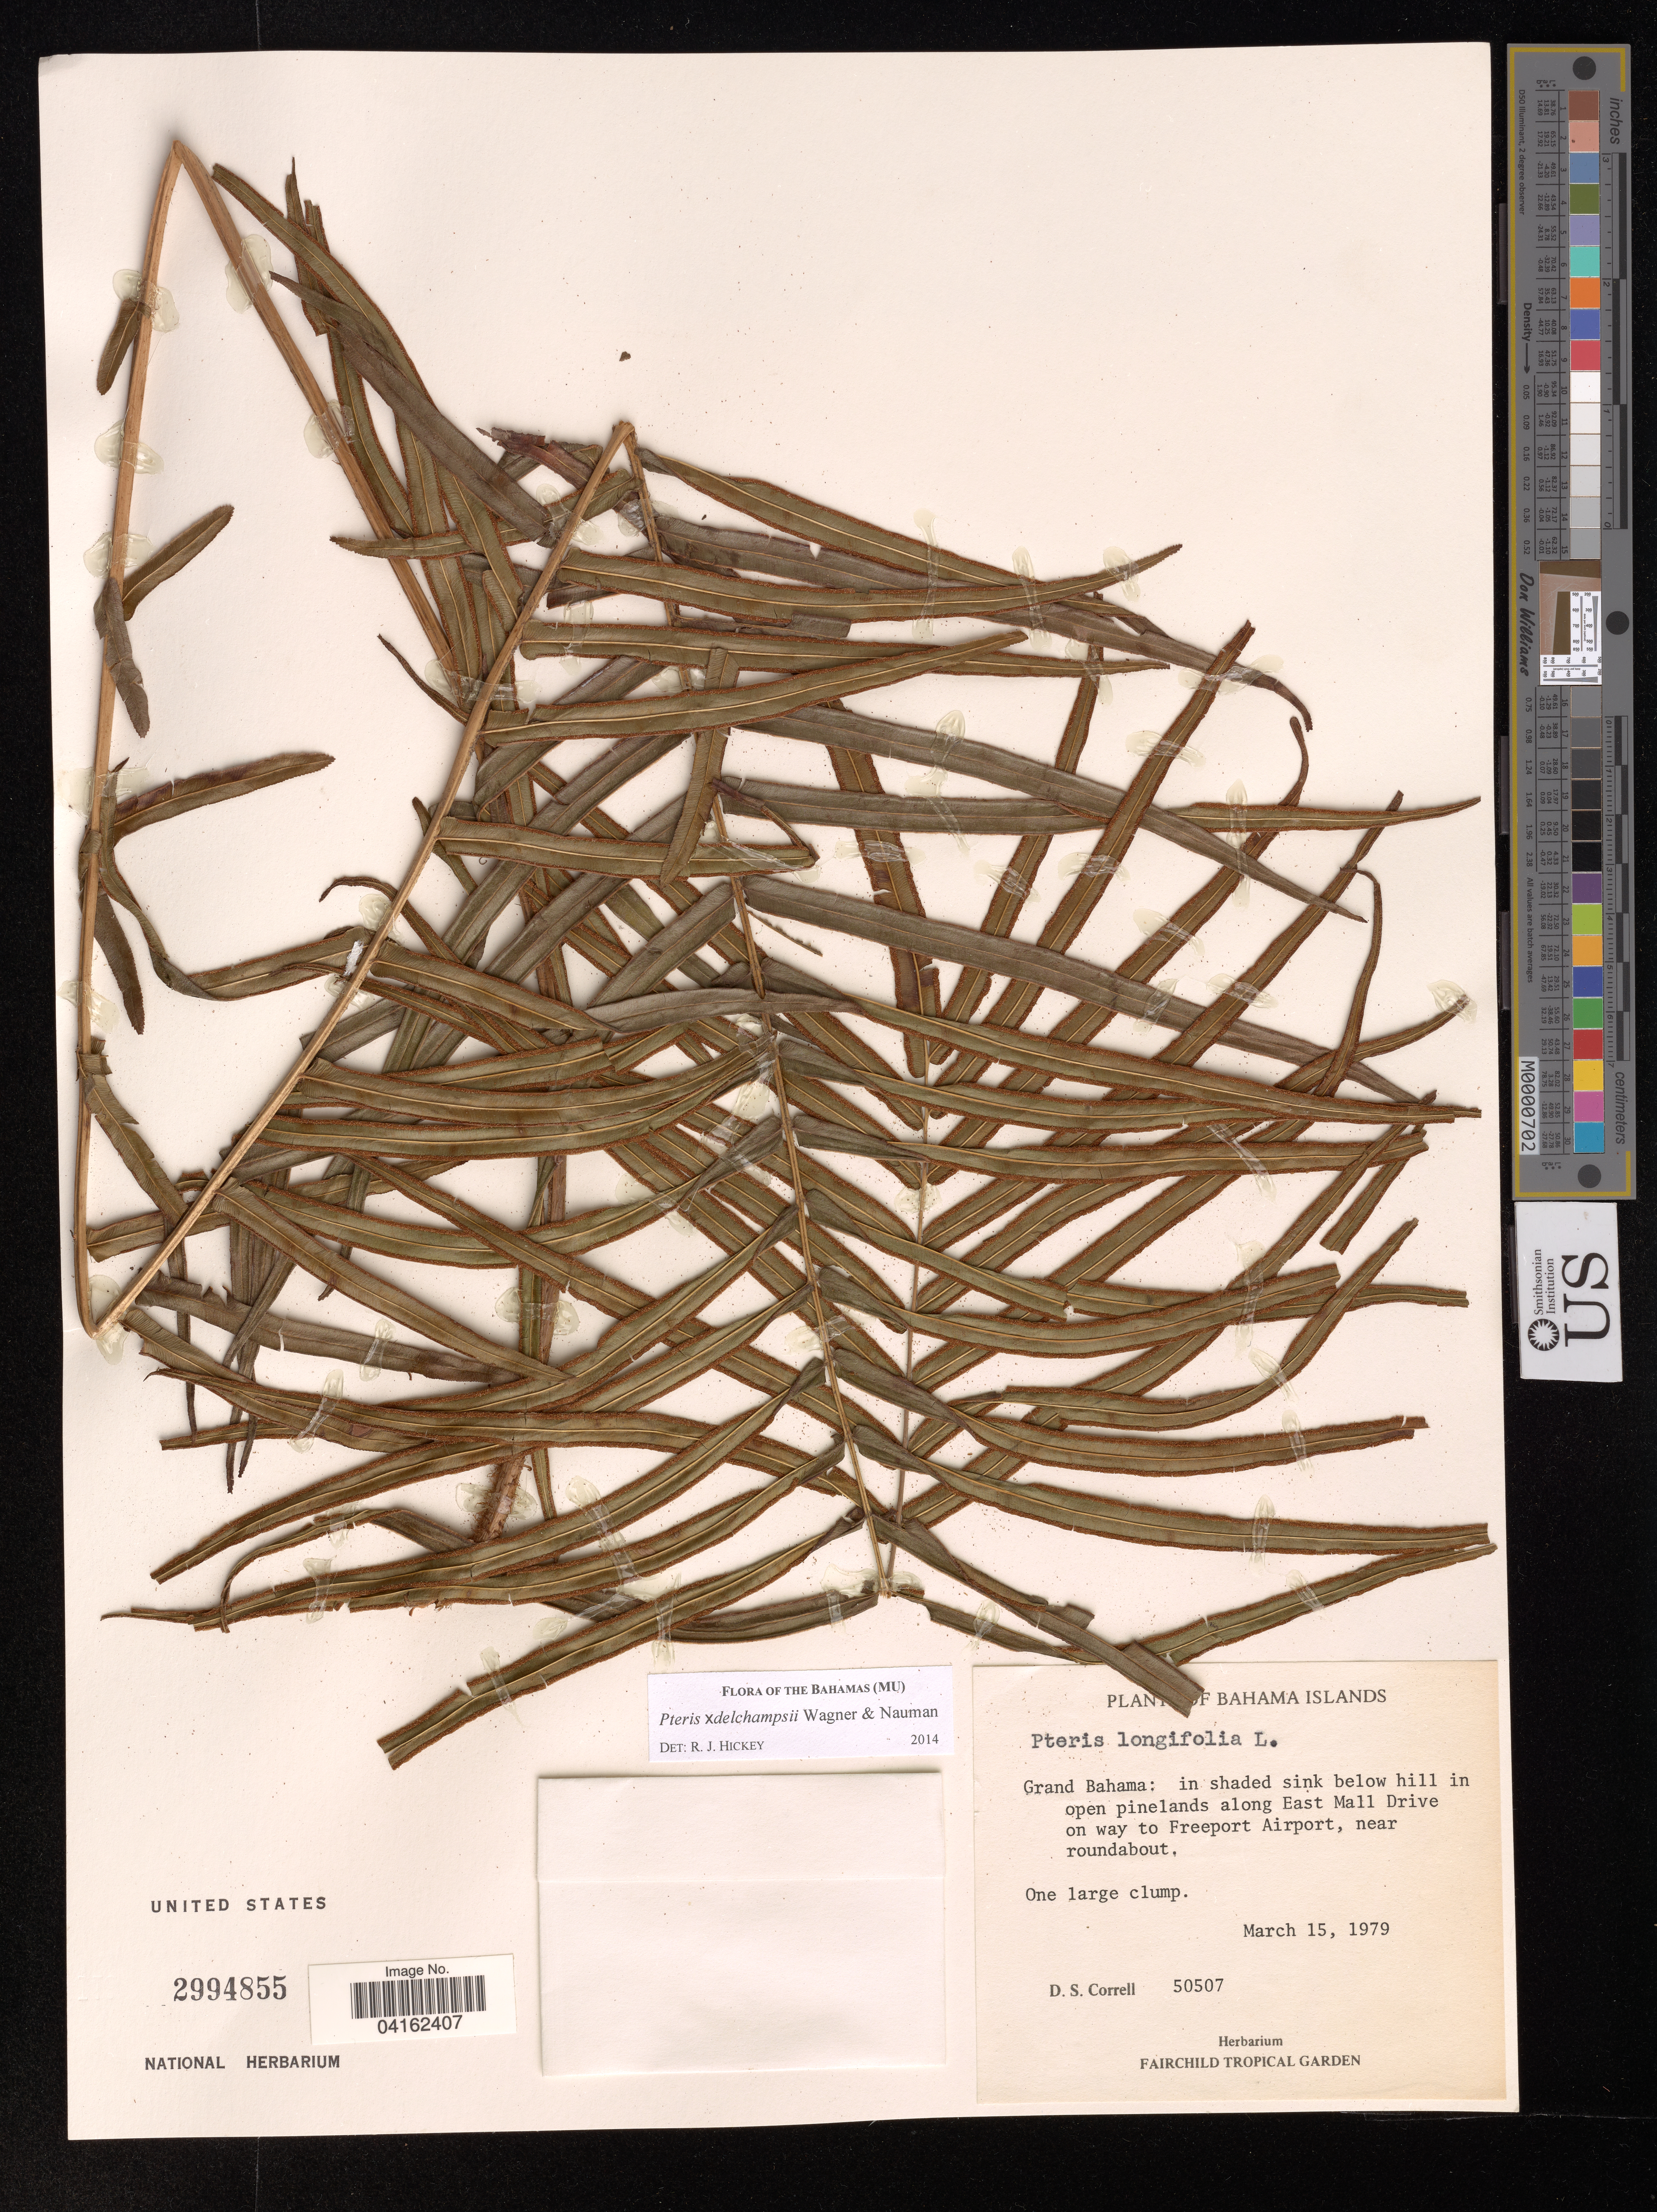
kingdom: Plantae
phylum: Tracheophyta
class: Polypodiopsida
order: Polypodiales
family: Pteridaceae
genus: Pteris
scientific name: Pteris x delchampsii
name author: W.H. Wagner & Nauman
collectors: D. S. Correll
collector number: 50507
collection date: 1979-03-15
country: Bahamas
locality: Grand Bahama: in shaded sink below hill in open pinelands along East Mall Drive on way to Freeport Airport, near roundabout.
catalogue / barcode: US 2994855